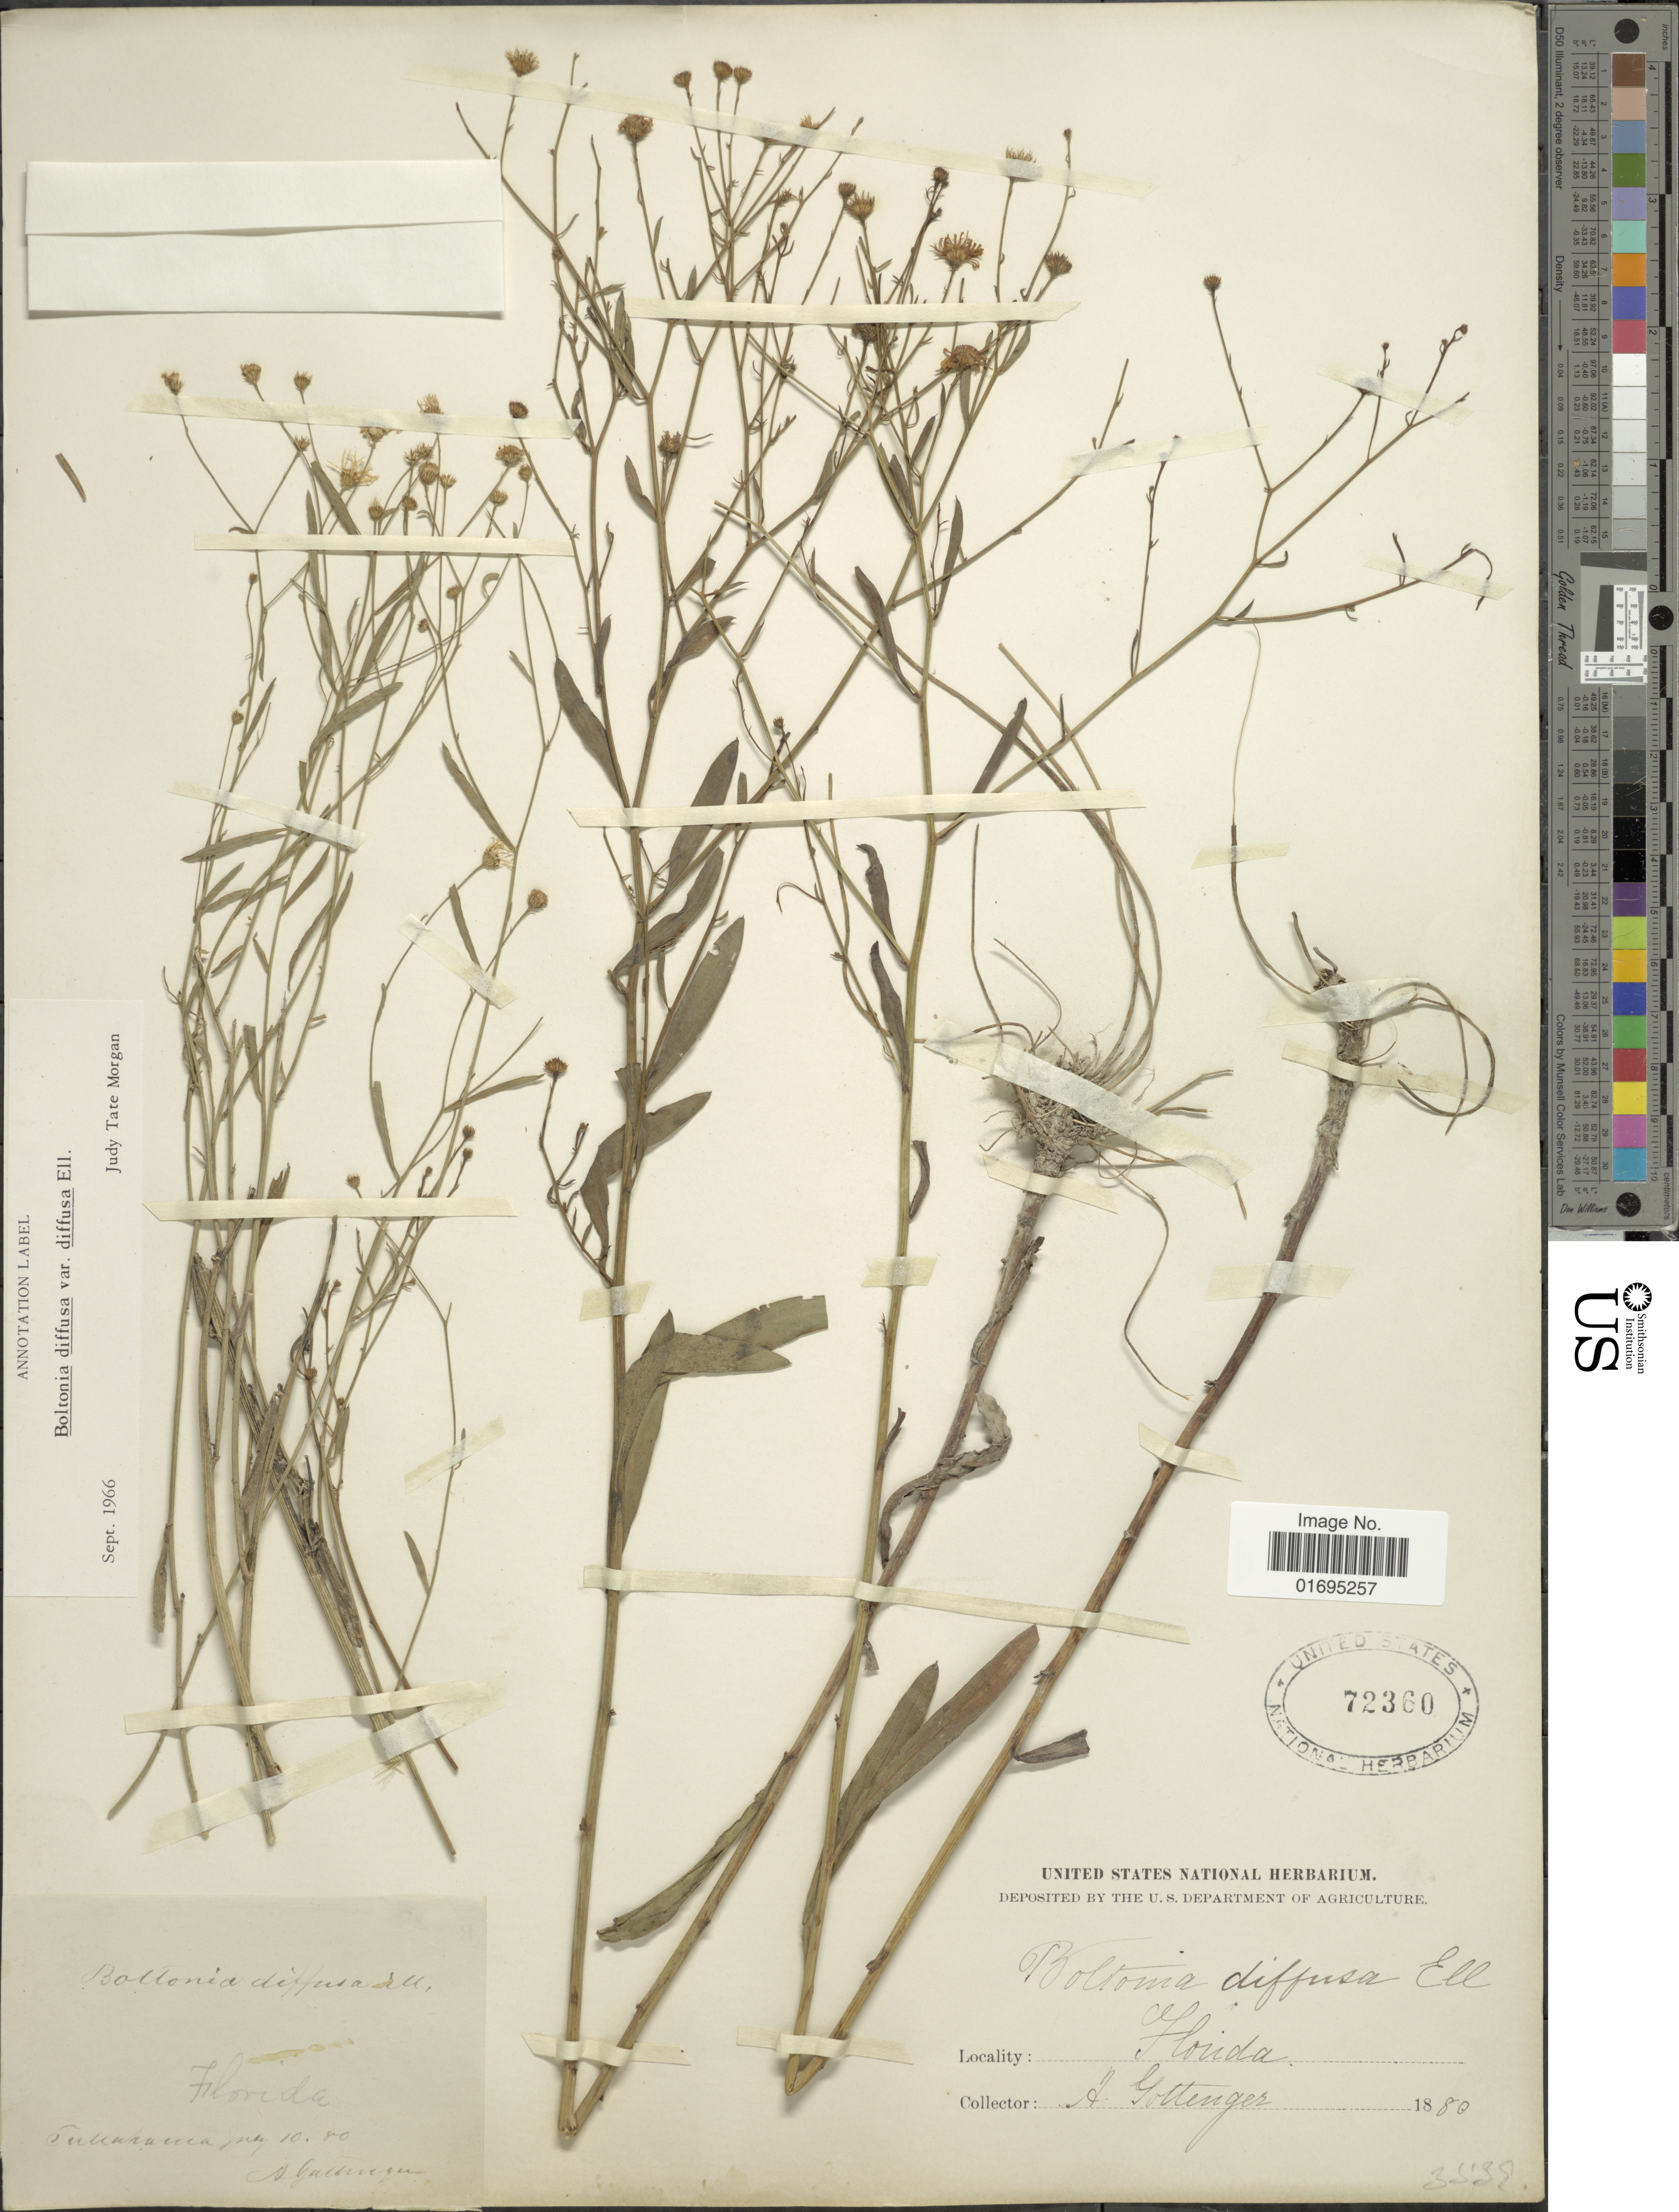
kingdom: Plantae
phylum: Tracheophyta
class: Magnoliopsida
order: Asterales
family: Asteraceae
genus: Boltonia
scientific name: Boltonia diffusa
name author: Elliott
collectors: A. Gattinger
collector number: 3538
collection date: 1880-07-10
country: United States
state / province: Florida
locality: Tullahoma.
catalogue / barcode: US 72360